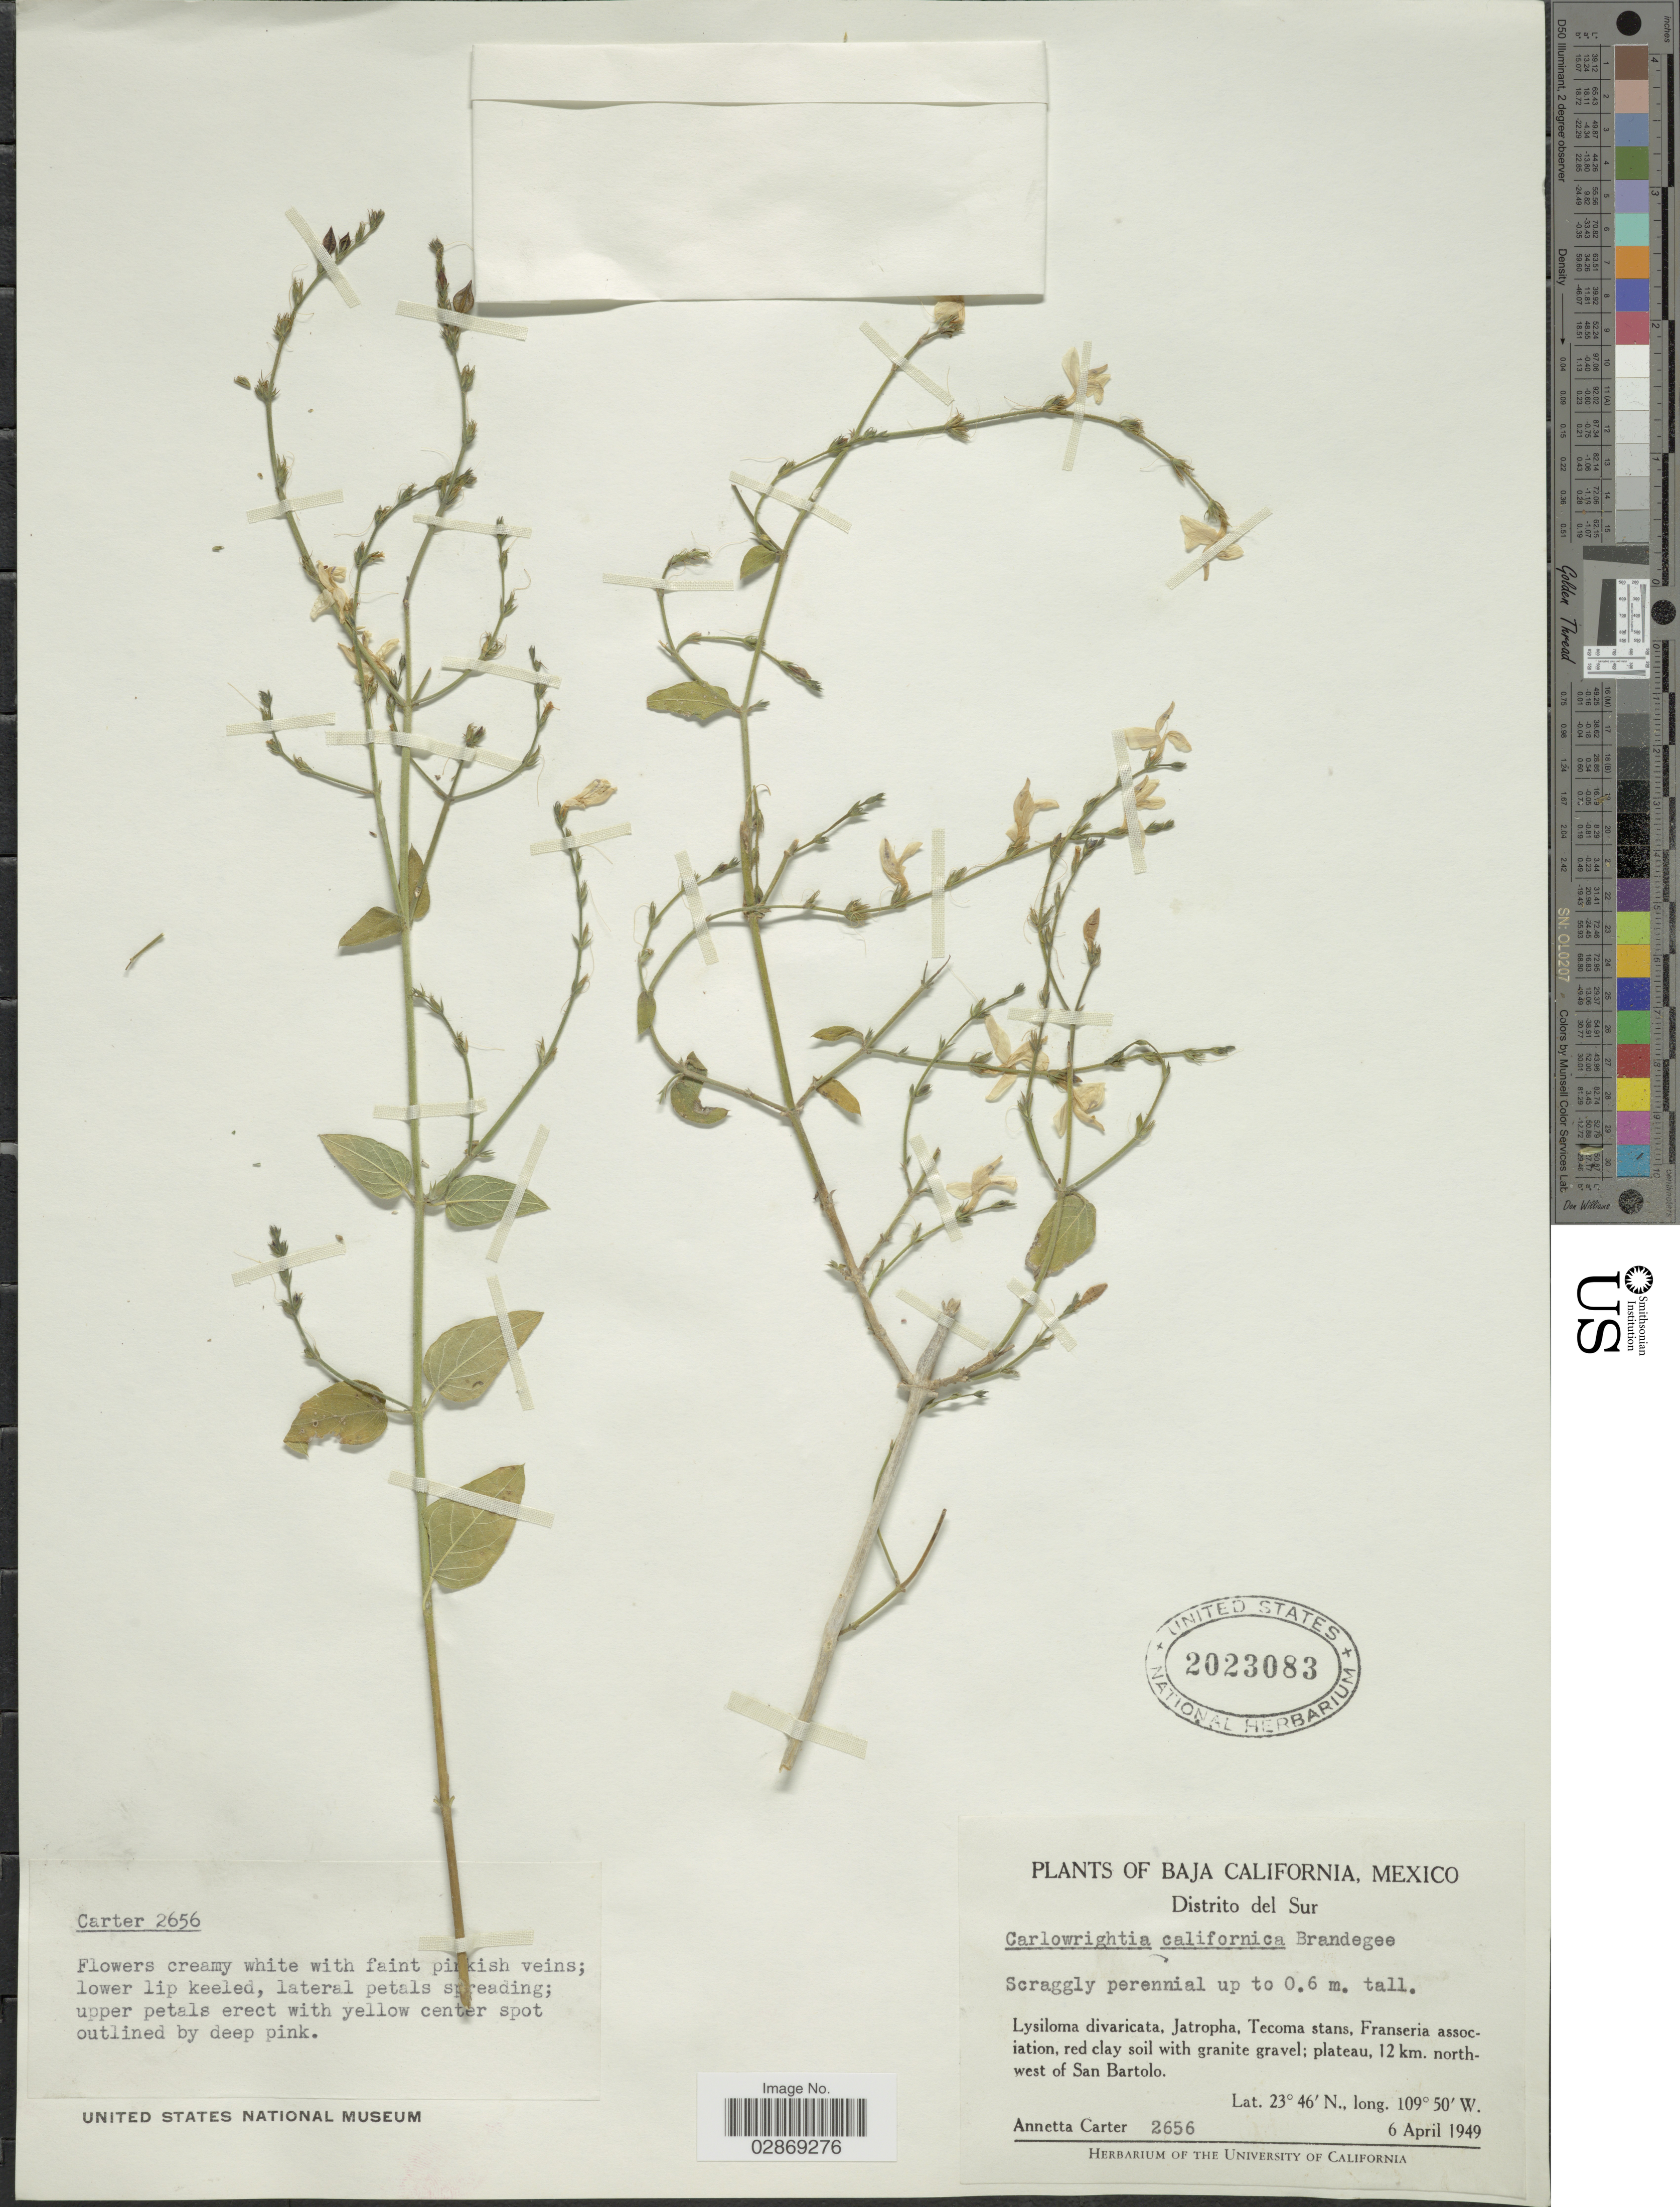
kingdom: Plantae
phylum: Tracheophyta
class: Magnoliopsida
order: Lamiales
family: Acanthaceae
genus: Carlowrightia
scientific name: Carlowrightia arizonica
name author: A. Gray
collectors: A. Carter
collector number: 2656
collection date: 1949-04-06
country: Mexico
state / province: Baja California Sur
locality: Distrito del Sur, plateau, 12 km. northwest of San Bartolo.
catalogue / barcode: US 2023083